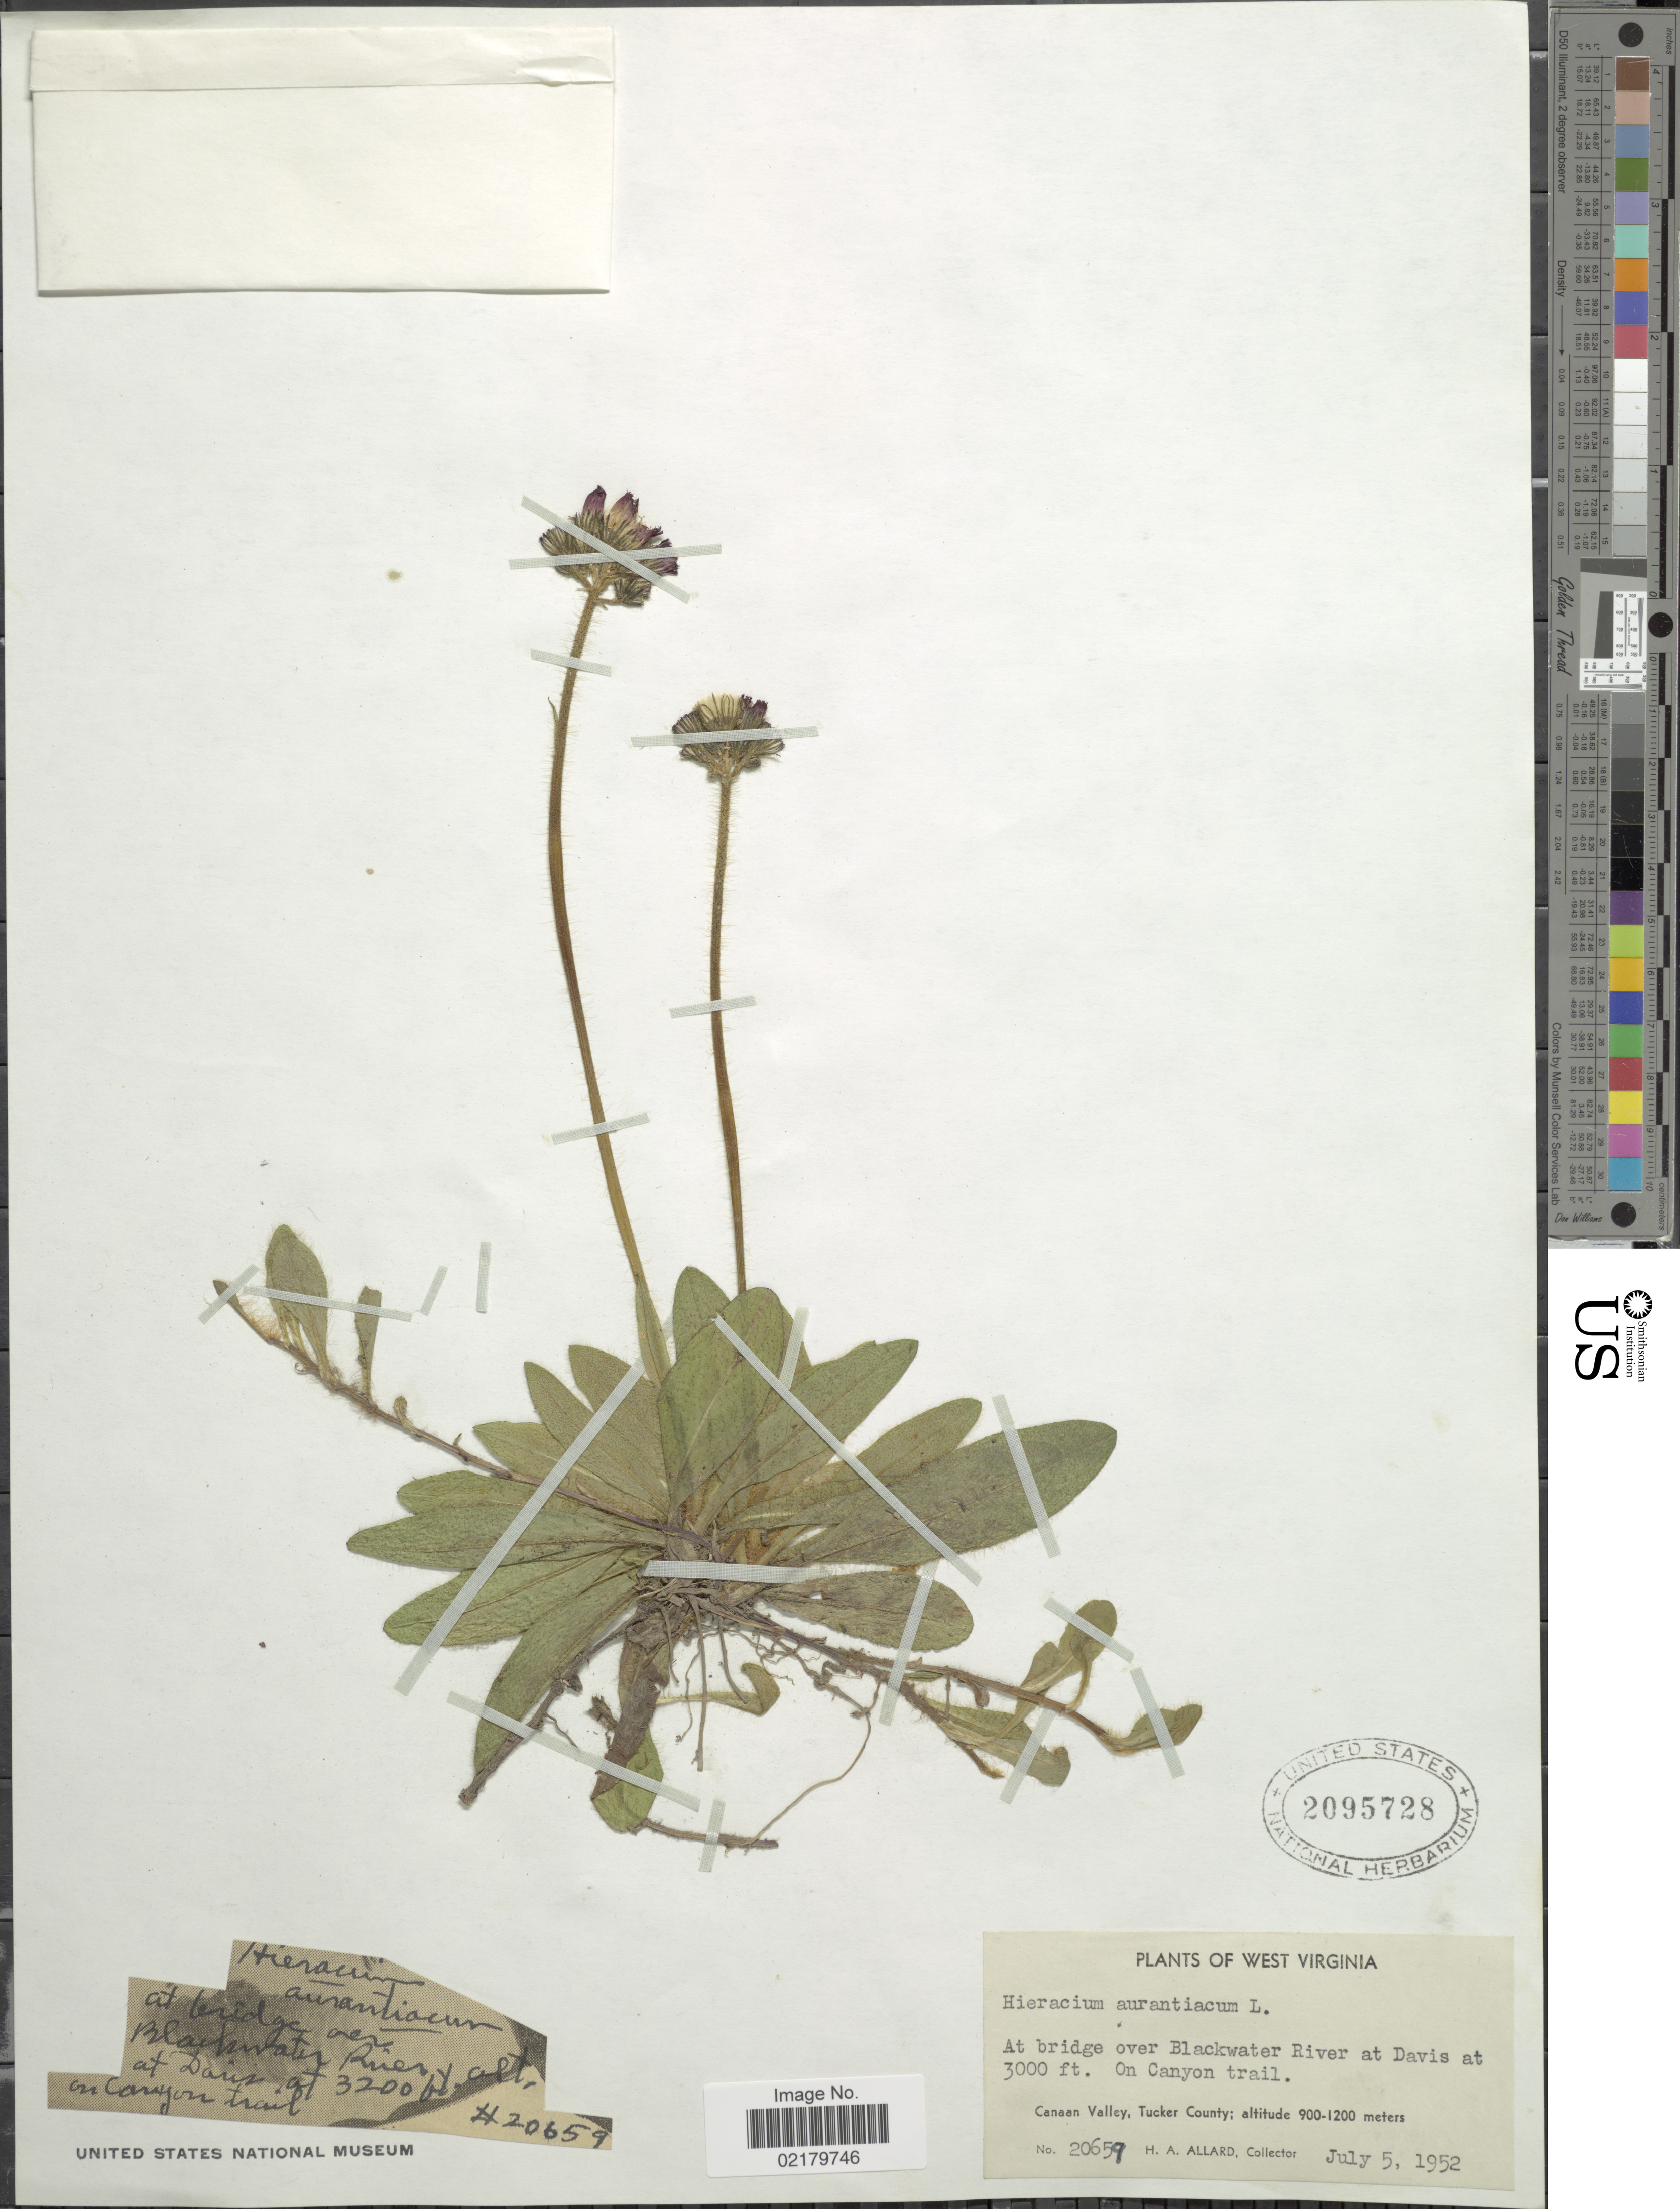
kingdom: Plantae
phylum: Tracheophyta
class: Magnoliopsida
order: Asterales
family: Asteraceae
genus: Pilosella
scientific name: Pilosella aurantiaca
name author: (L.) F.W. Schultz & Sch. Bip.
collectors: H. A. Allard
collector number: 20659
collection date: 1952-07-05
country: United States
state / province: West Virginia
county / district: Tucker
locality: At bridge over Blackwater River at Davis, On Canyon trail, Canaan Valley, Tucker County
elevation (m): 900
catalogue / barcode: US 2095728